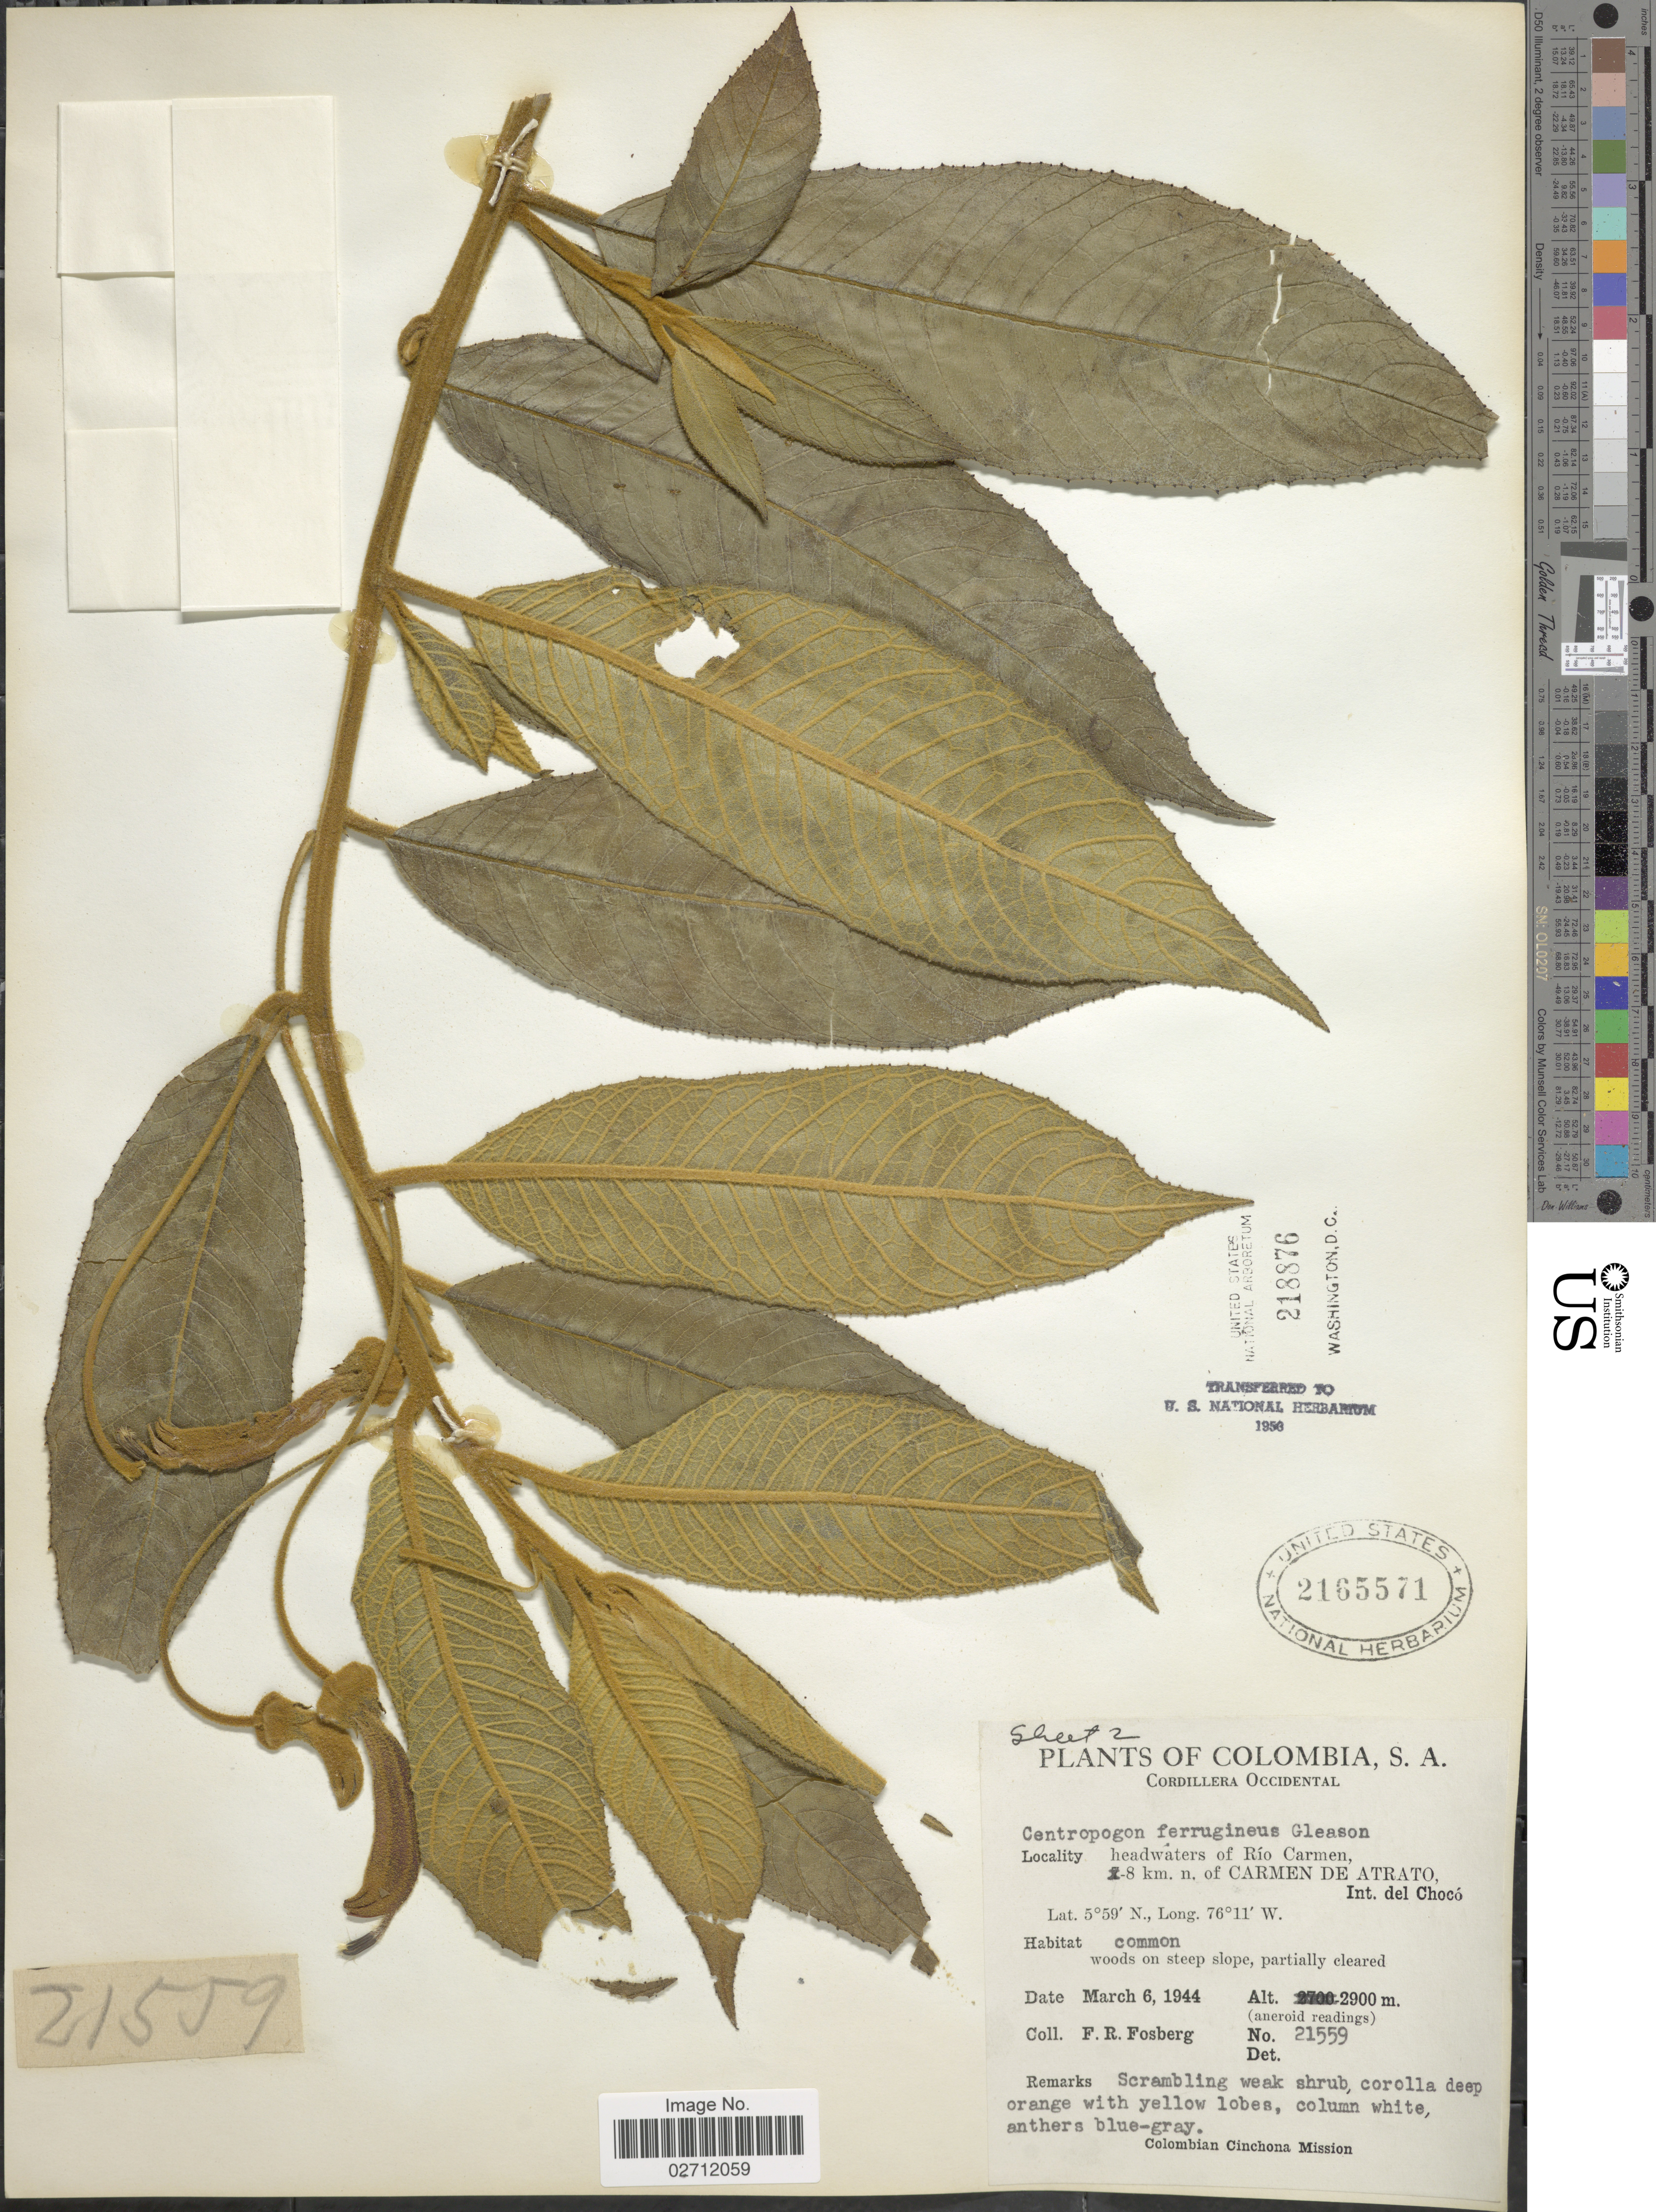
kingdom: Plantae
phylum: Tracheophyta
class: Magnoliopsida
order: Asterales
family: Campanulaceae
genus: Centropogon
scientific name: Centropogon ferrugineus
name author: (L. f.) Gleason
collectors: F. R. Fosberg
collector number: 21559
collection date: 1944-03-06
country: Colombia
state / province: Chocó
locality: Cordillera Occidental, headwaters of Rio Carmen, 8 km. n. of Carmen de Atrato, Int. del Choco, woods on steep slope.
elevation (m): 2900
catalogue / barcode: US 2165571